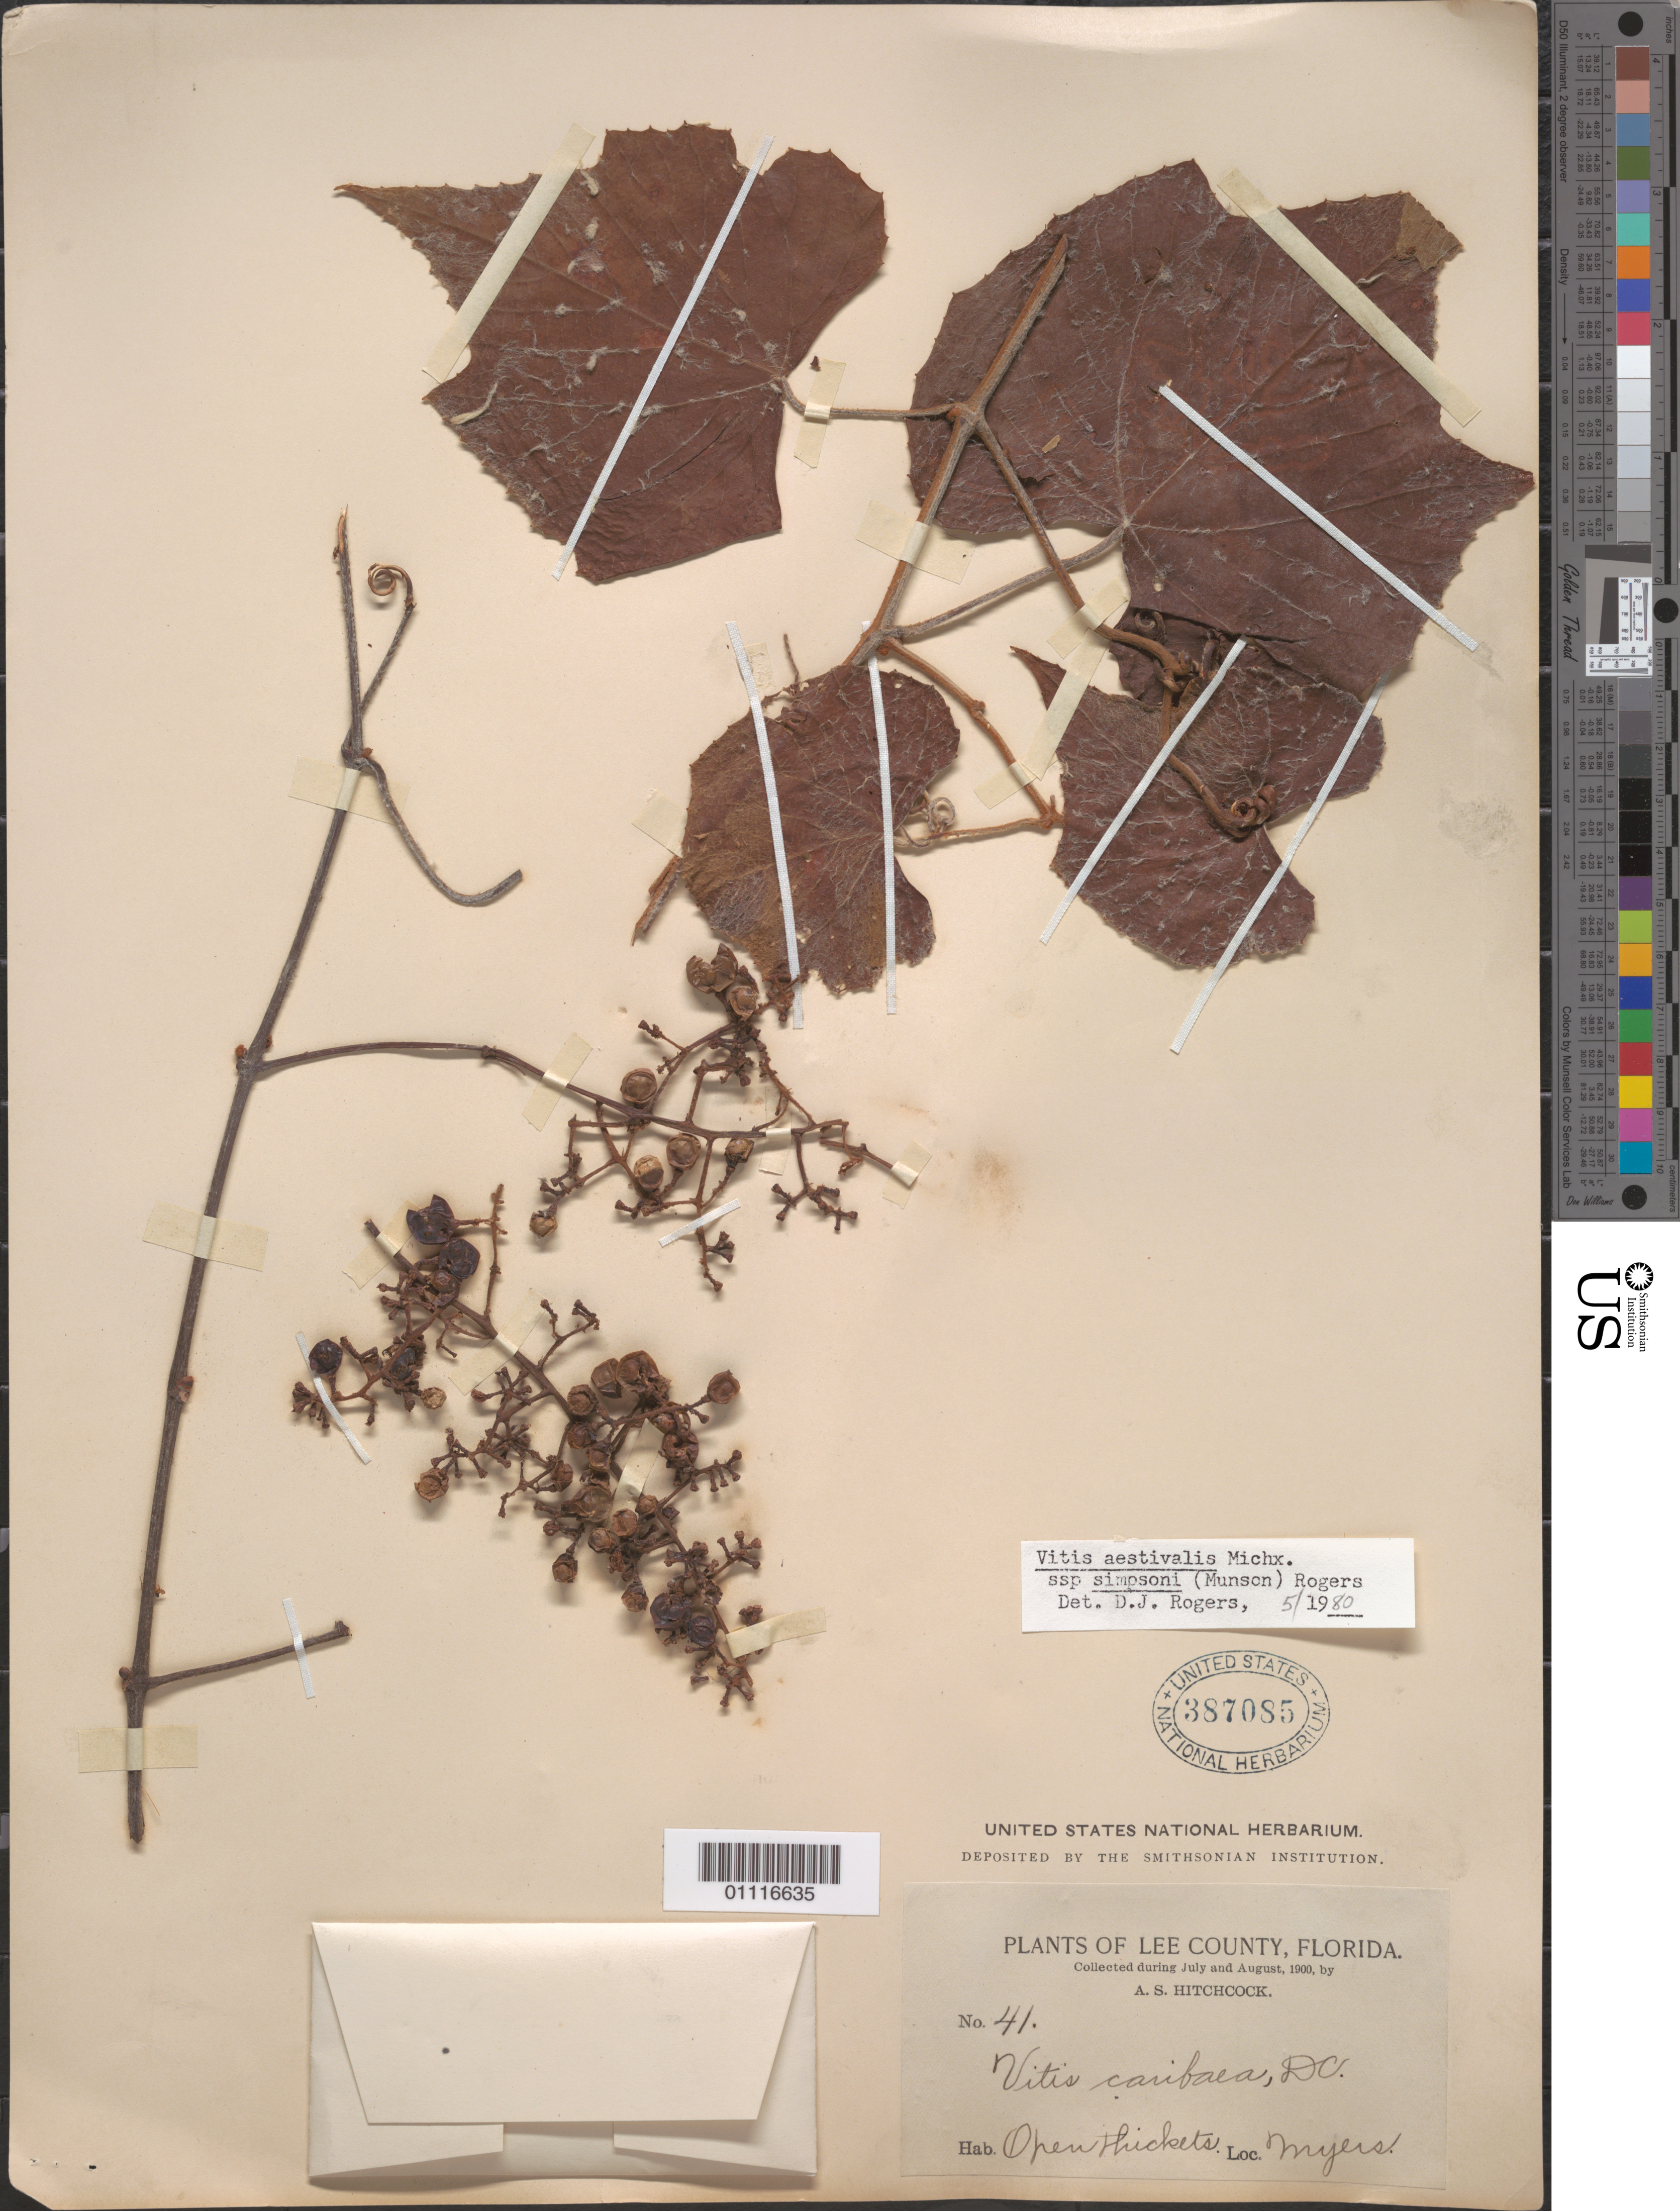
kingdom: Plantae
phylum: Tracheophyta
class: Magnoliopsida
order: Vitales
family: Vitaceae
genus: Vitis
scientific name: Vitis aestivalis subsp. simpsoni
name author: Michx.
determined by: Rogers, D. J.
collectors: A. S. Hitchcock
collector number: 41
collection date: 1900-07/1900-08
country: United States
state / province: Florida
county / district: Lee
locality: Myers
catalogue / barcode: US 387085